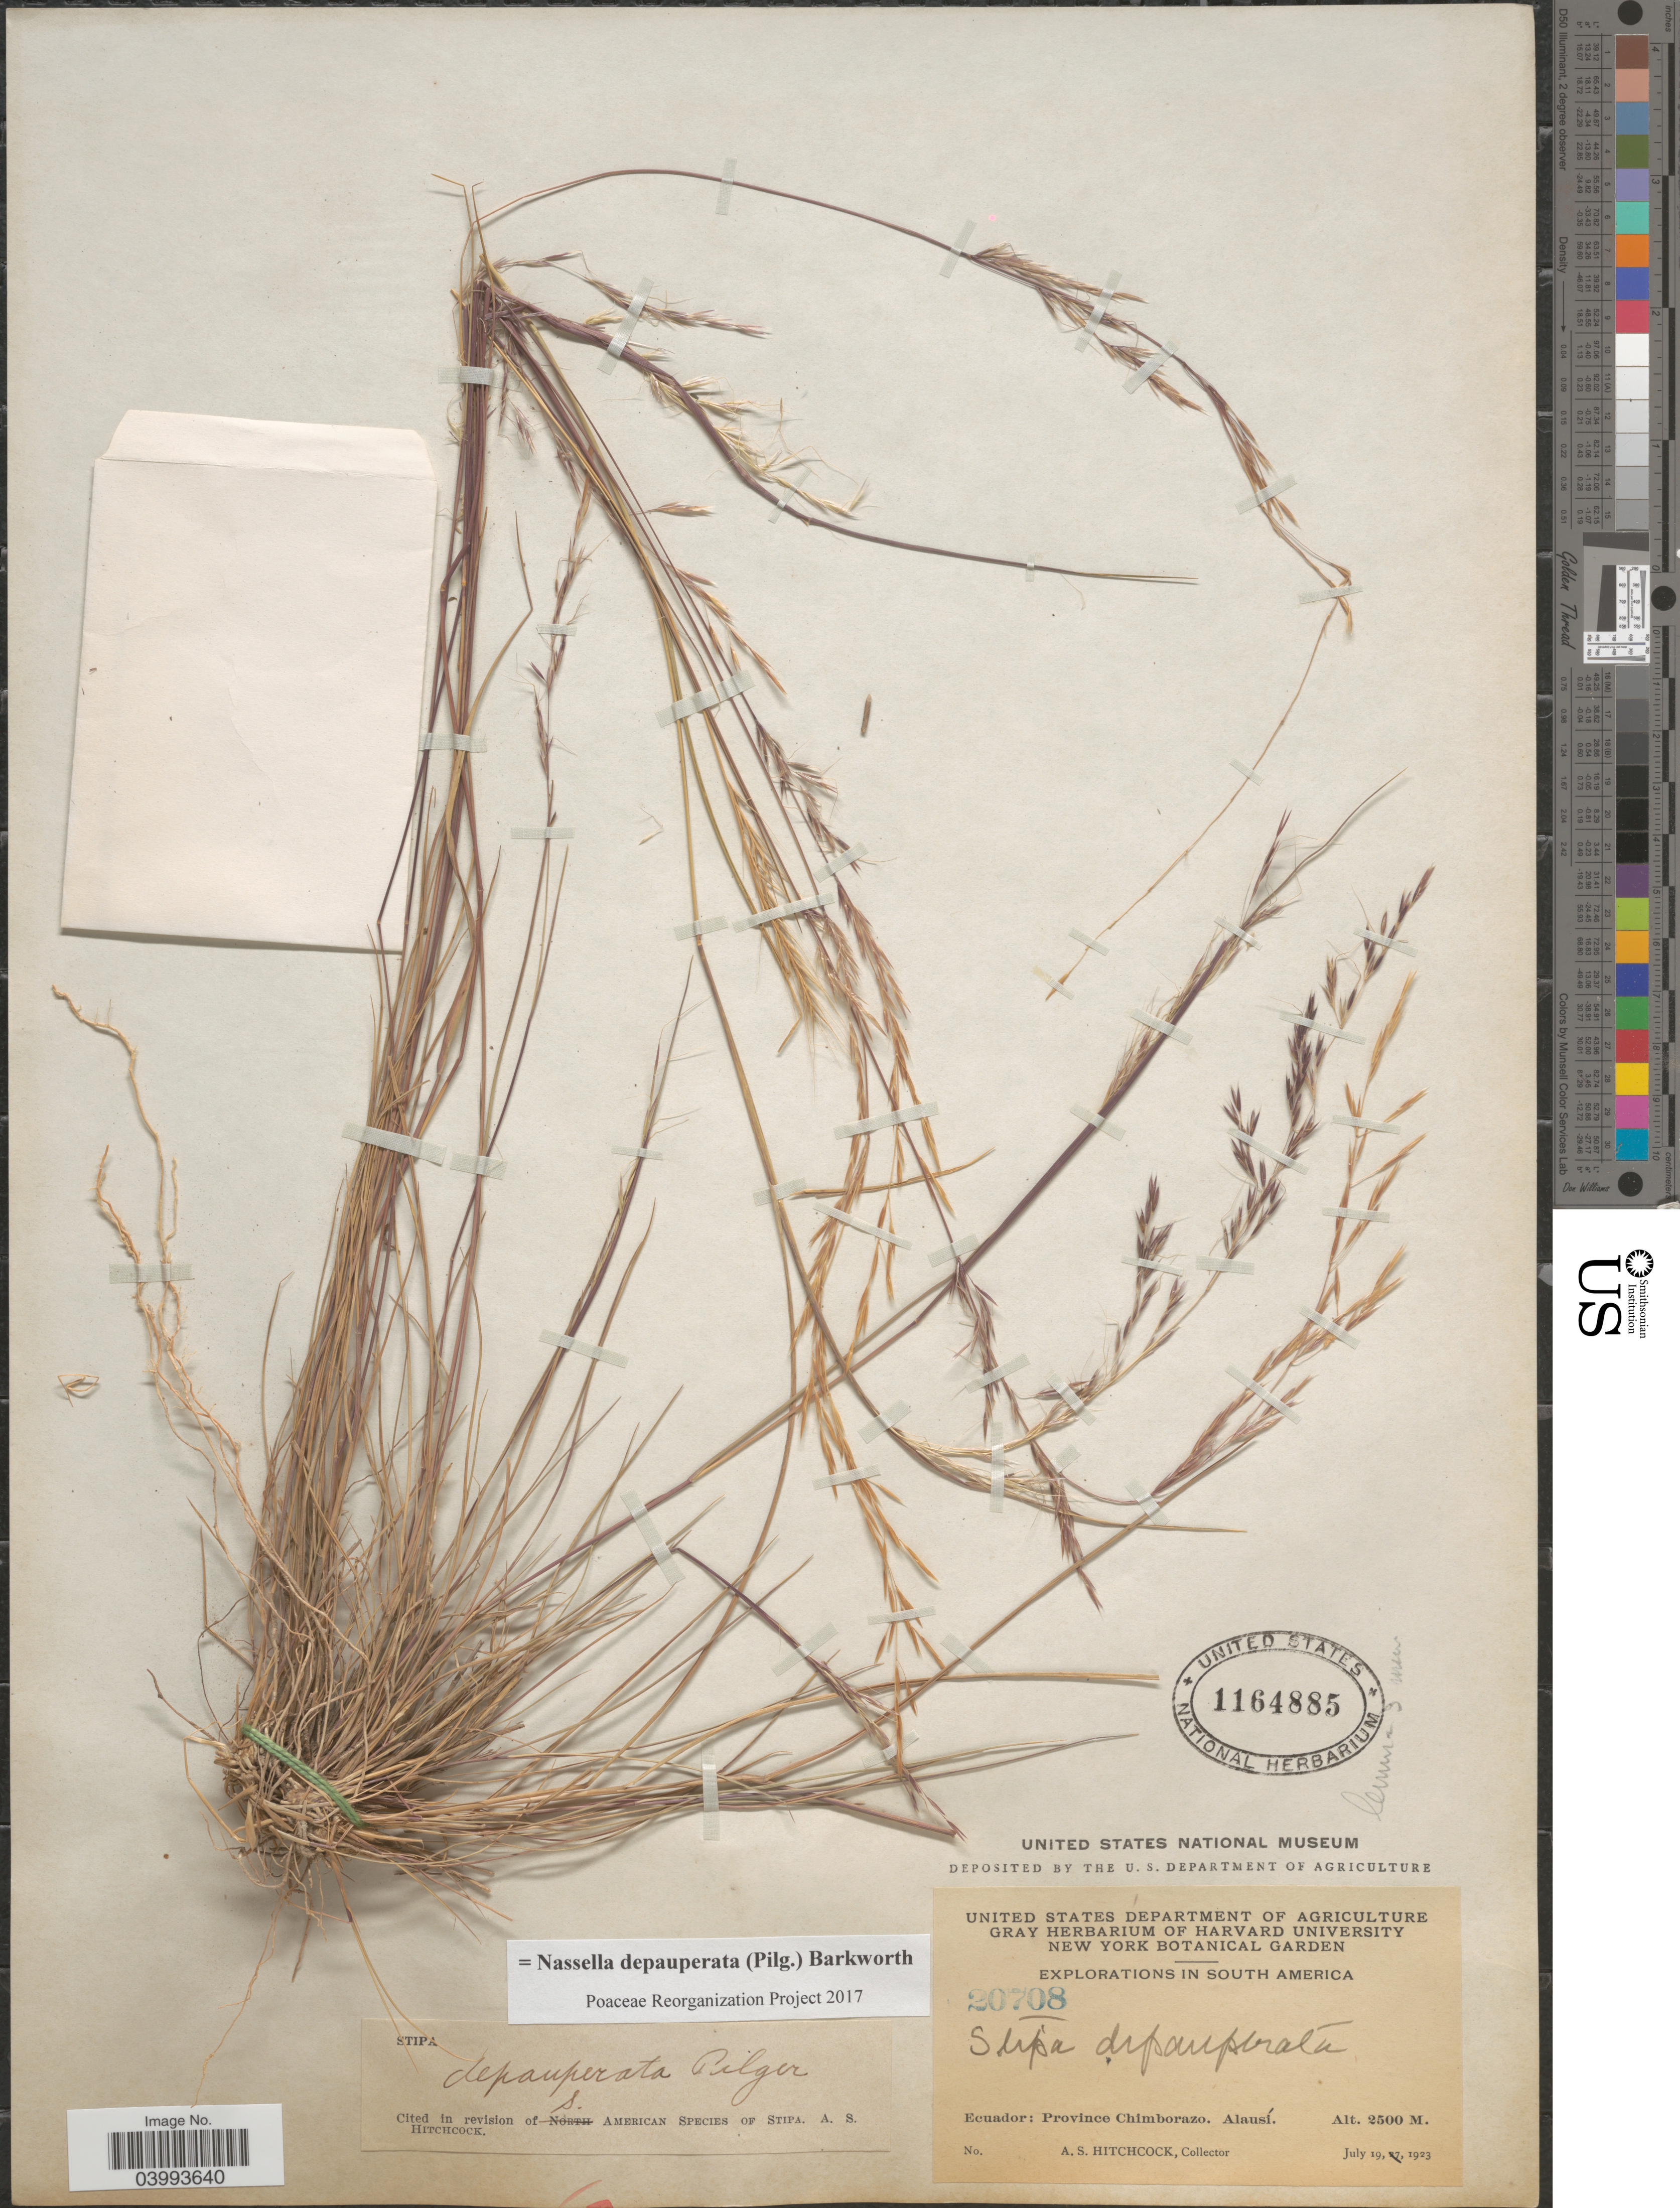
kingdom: Plantae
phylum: Tracheophyta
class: Liliopsida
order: Poales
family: Poaceae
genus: Nassella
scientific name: Nassella depauperata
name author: (Pilg.) Barkworth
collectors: A. S. Hitchcock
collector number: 20708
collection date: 1923-07-19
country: Ecuador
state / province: Chimborazo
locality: Alausí.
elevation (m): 2500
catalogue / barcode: US 1164885